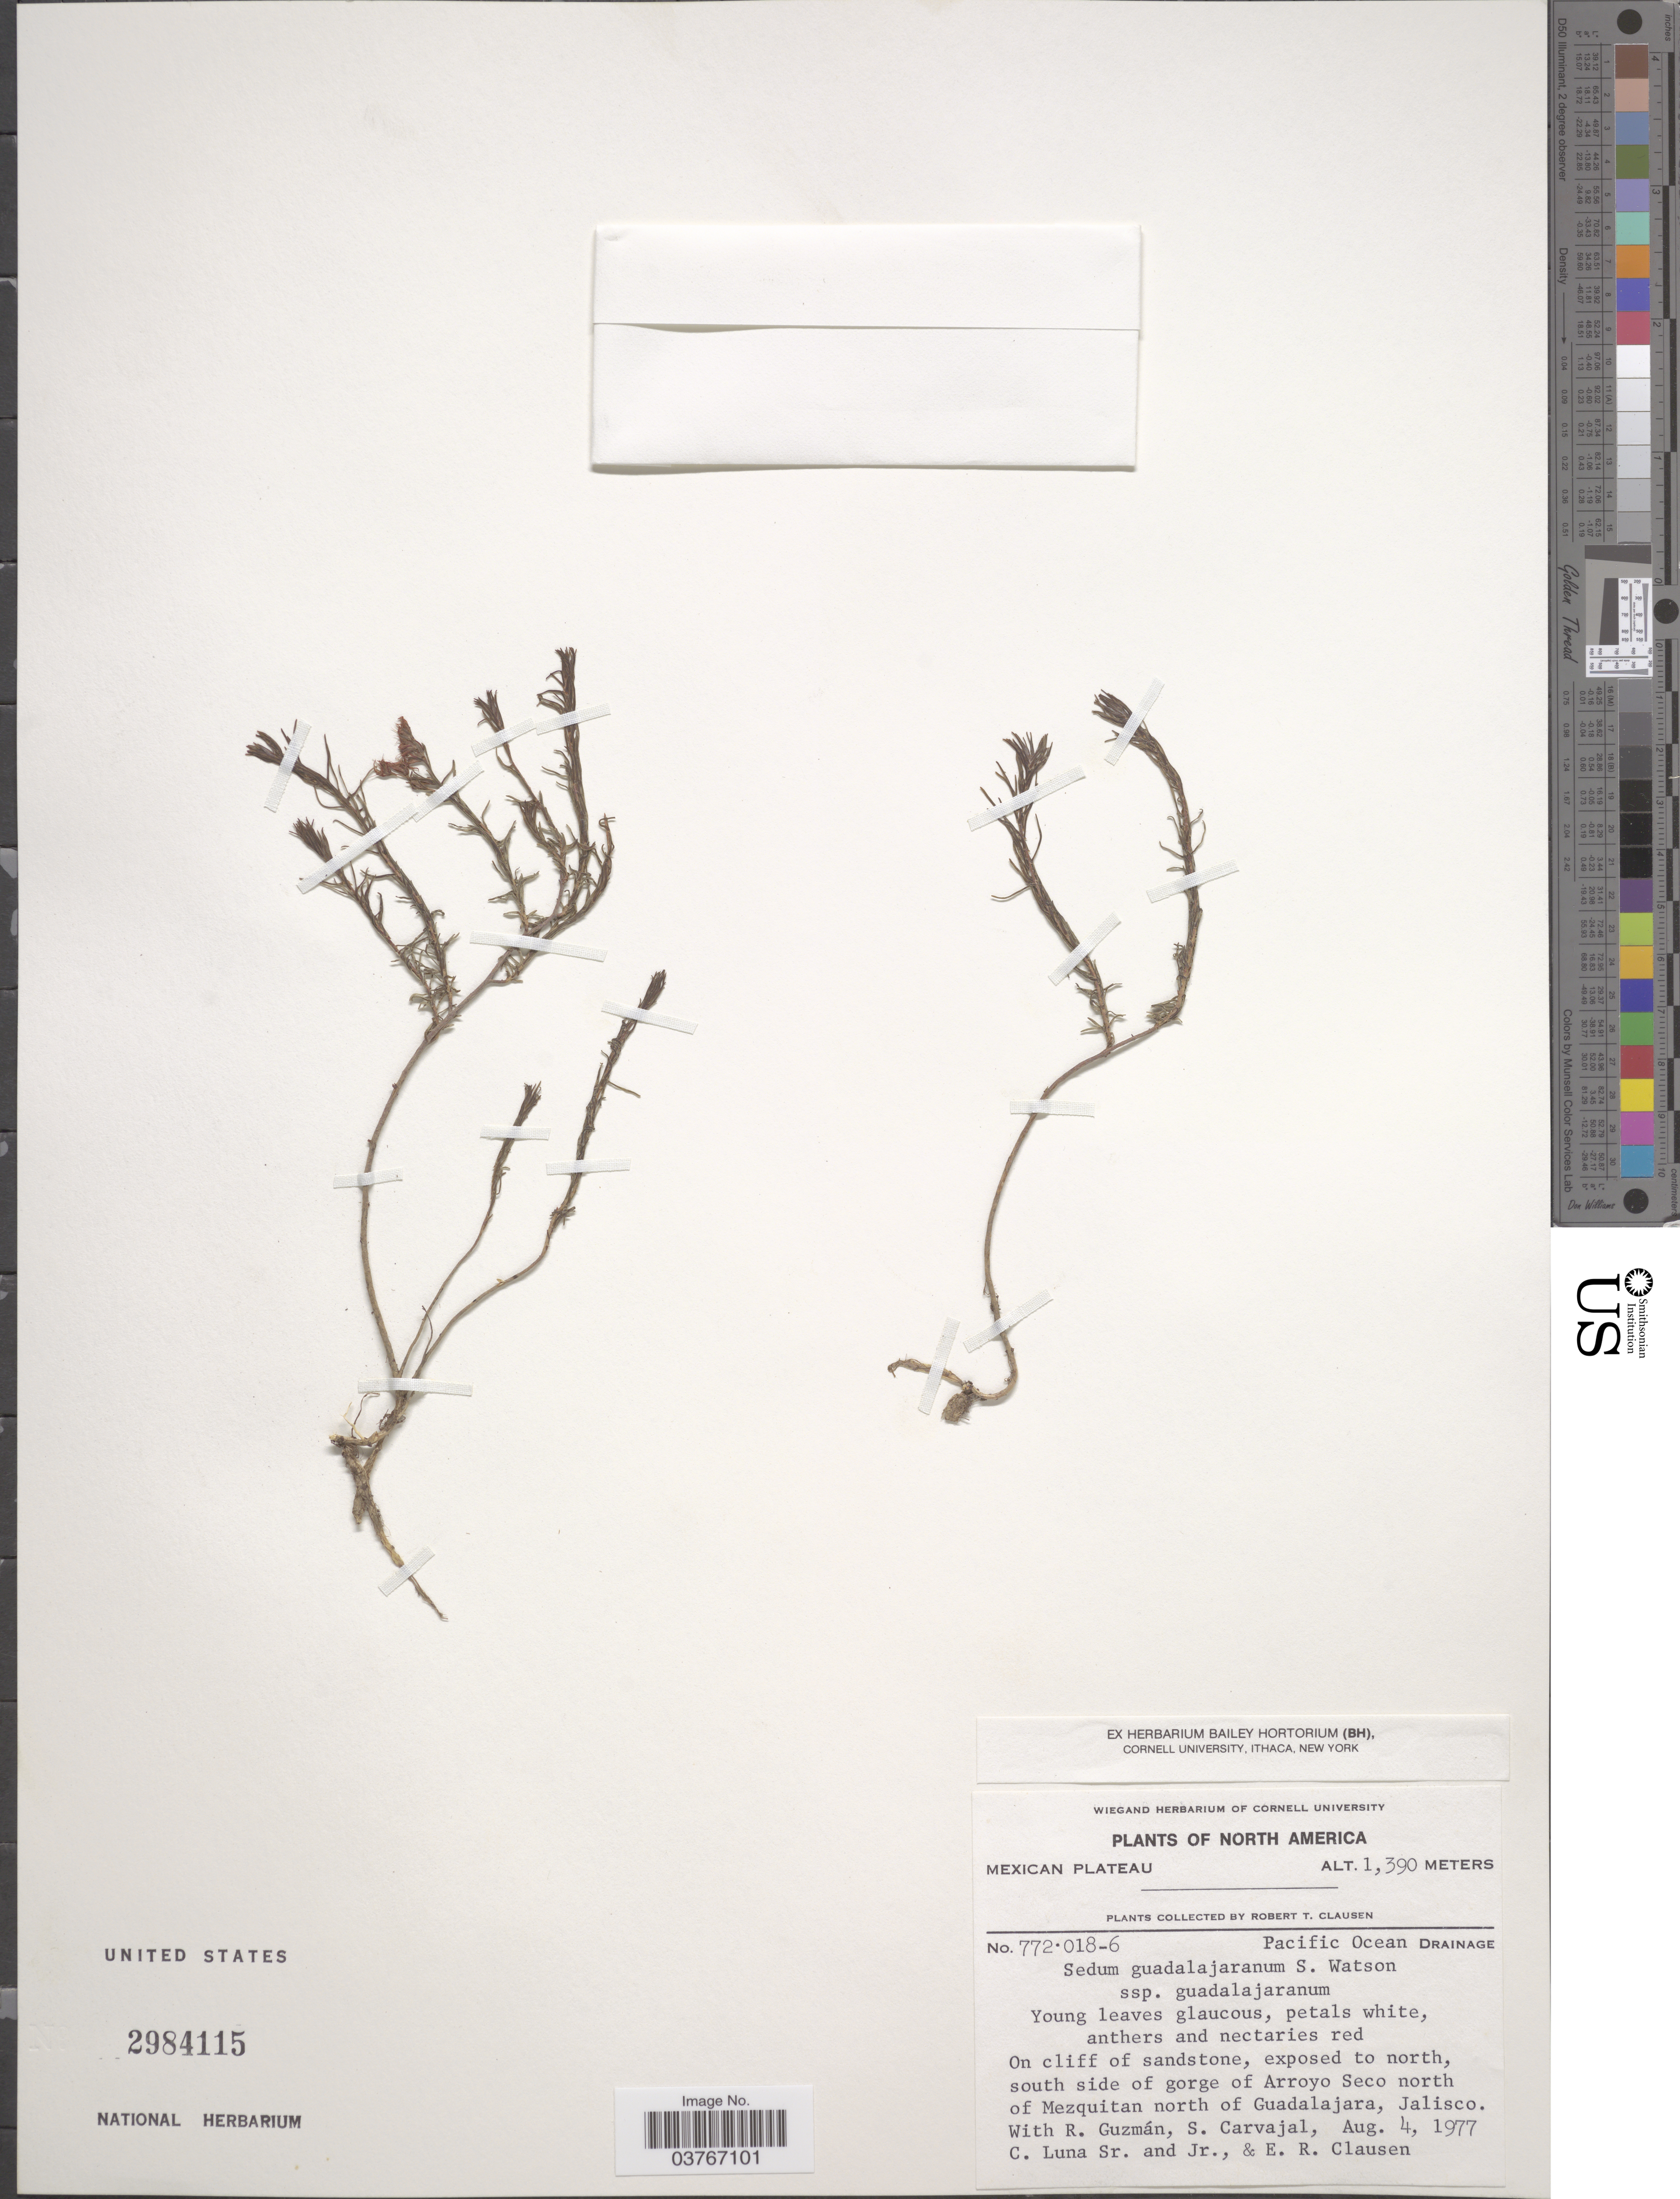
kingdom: Plantae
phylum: Tracheophyta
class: Magnoliopsida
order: Saxifragales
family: Crassulaceae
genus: Sedum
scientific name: Sedum guadalajaranum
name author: S. Watson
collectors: R. T. Clausen, R. Guzmán, S. Carvajal, C. Luna & et al.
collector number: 772018-6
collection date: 1977-08-04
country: Mexico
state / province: Jalisco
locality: Mexican Plateau. Pacific Ocean Drainage. On cliff of sandstone, exposed to north, south side of gorge of Arroyo Seco north of Mezquitan north of Guadalajara.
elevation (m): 1390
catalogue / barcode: US 2984115